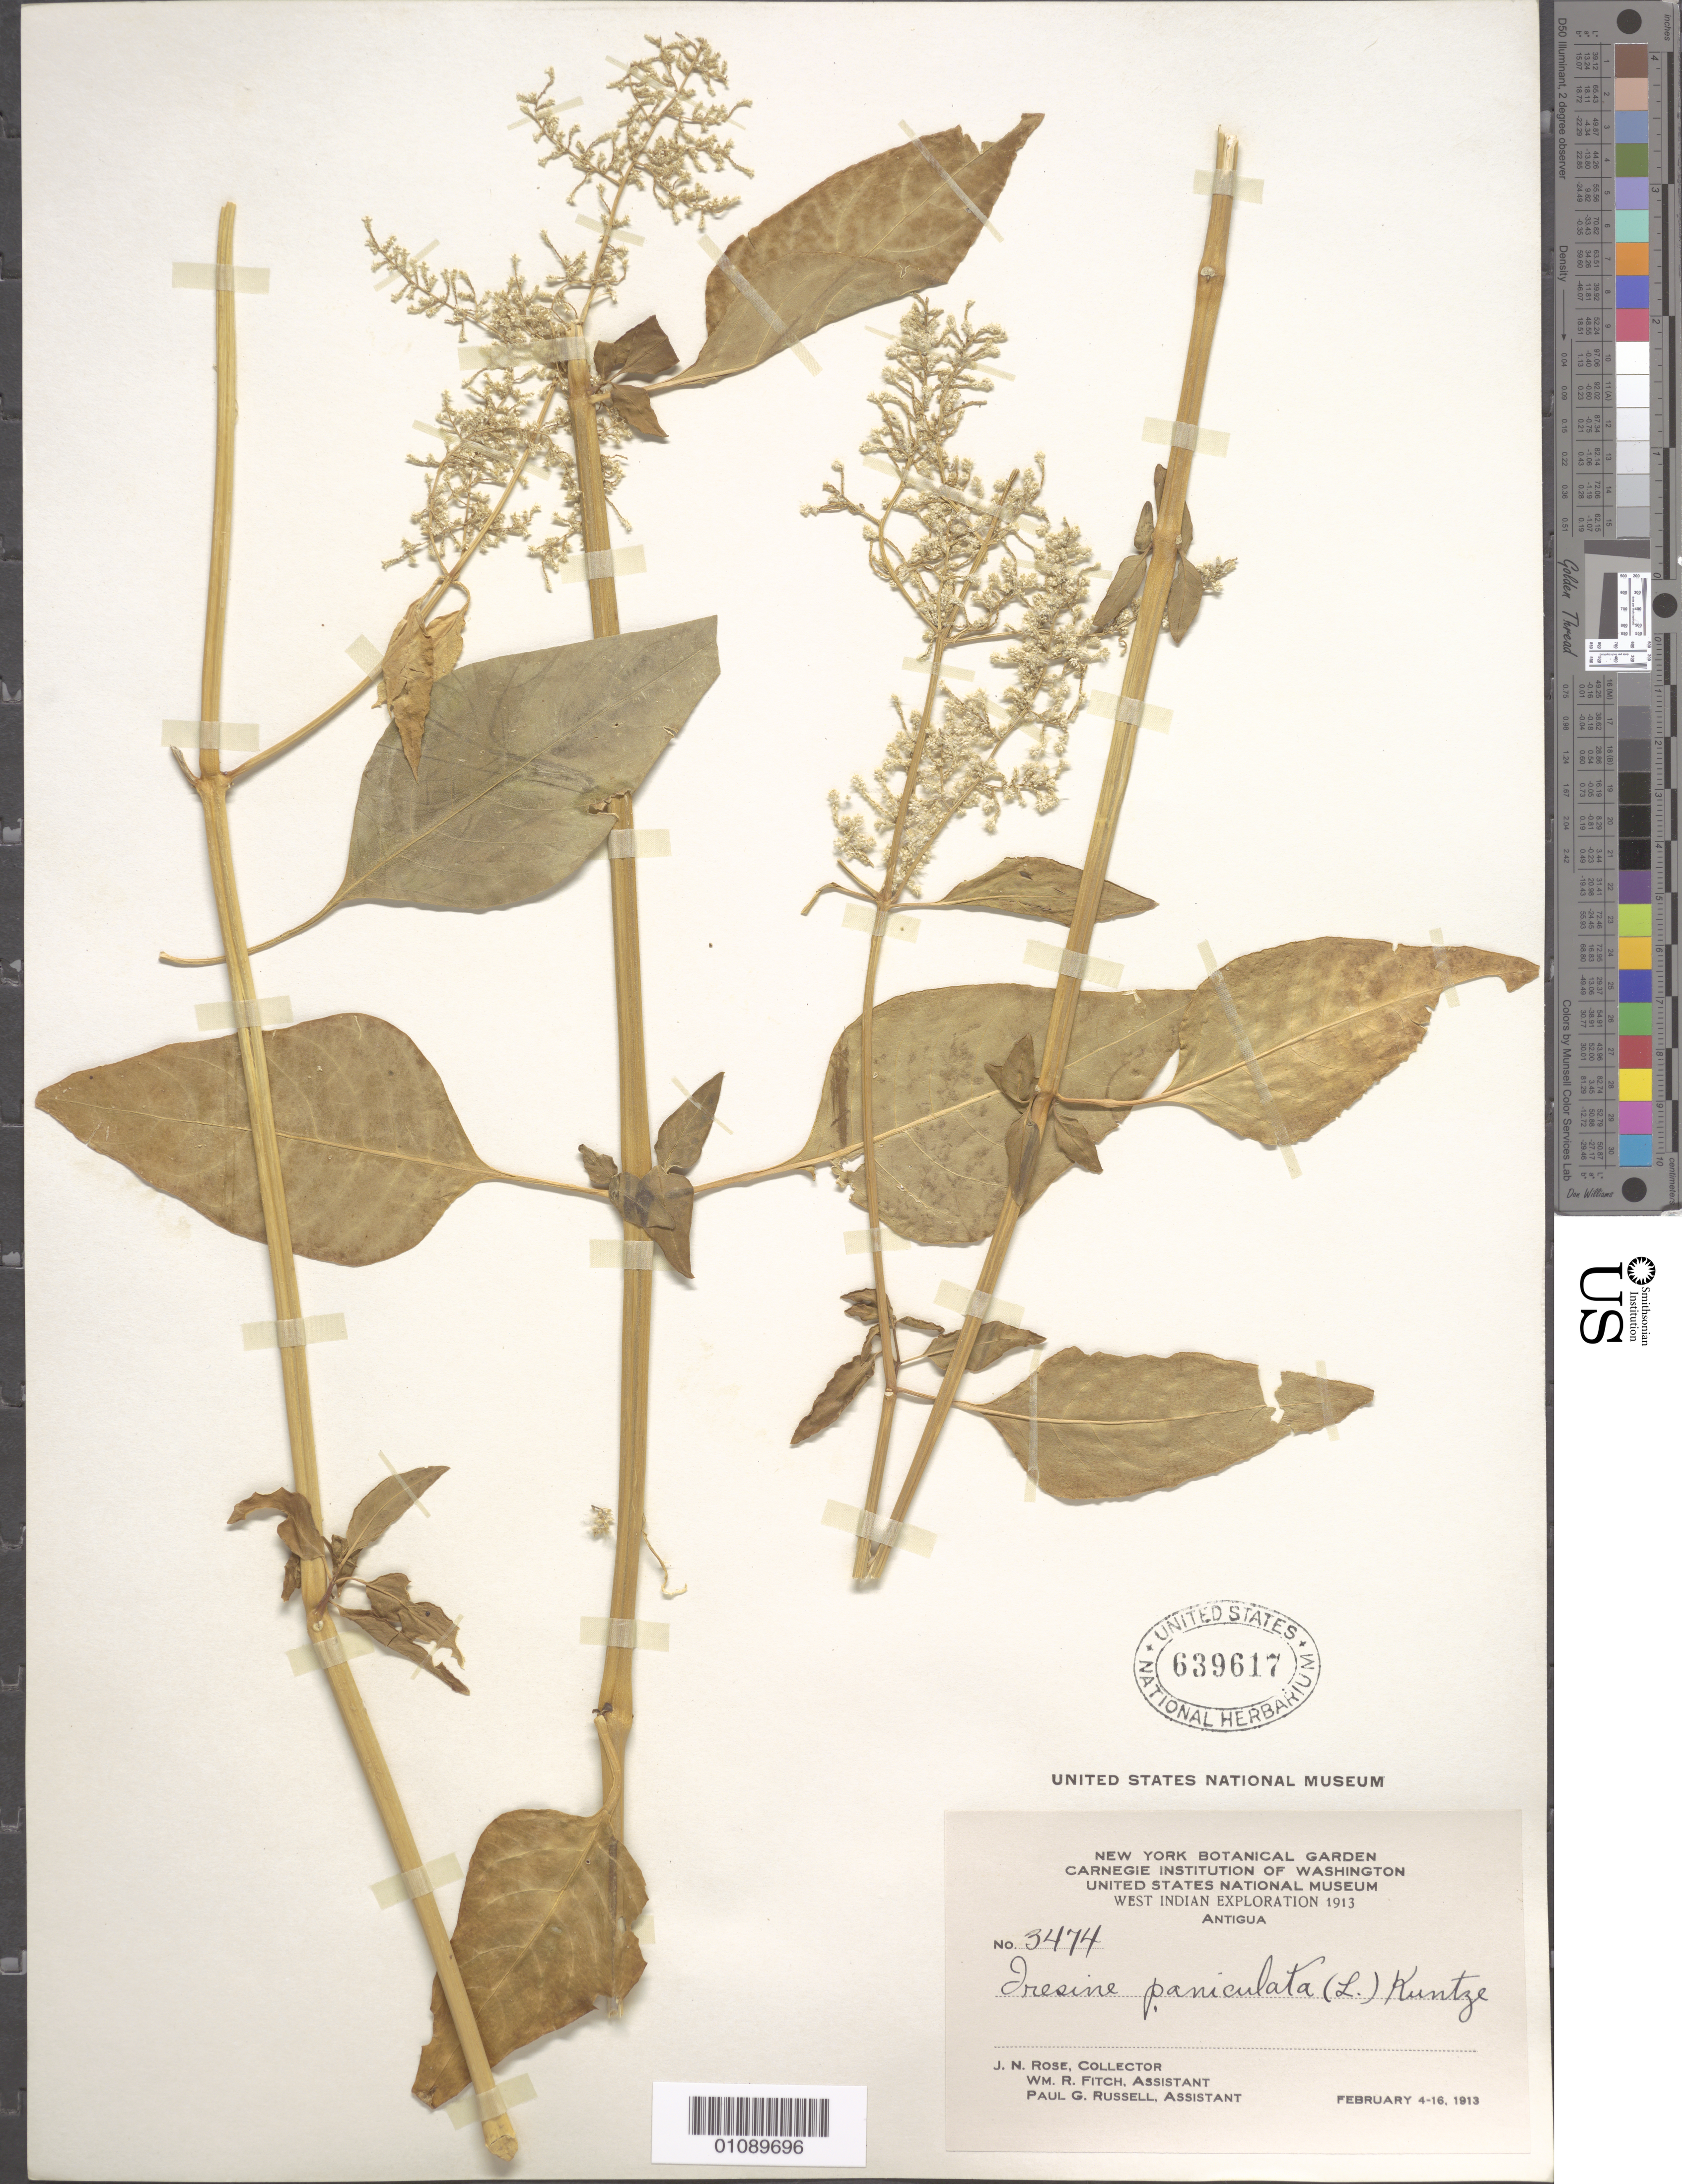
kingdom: Plantae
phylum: Tracheophyta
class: Magnoliopsida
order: Caryophyllales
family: Amaranthaceae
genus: Iresine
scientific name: Iresine paniculata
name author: (L.) Kuntze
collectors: J. N. Rose, W. R. Fitch & P. G. Russell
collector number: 3474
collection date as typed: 04 Feb 1913 to 16 Feb 1913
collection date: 1913-02-04/1913-02-16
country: Antigua and Barbuda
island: Antigua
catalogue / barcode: US 639617